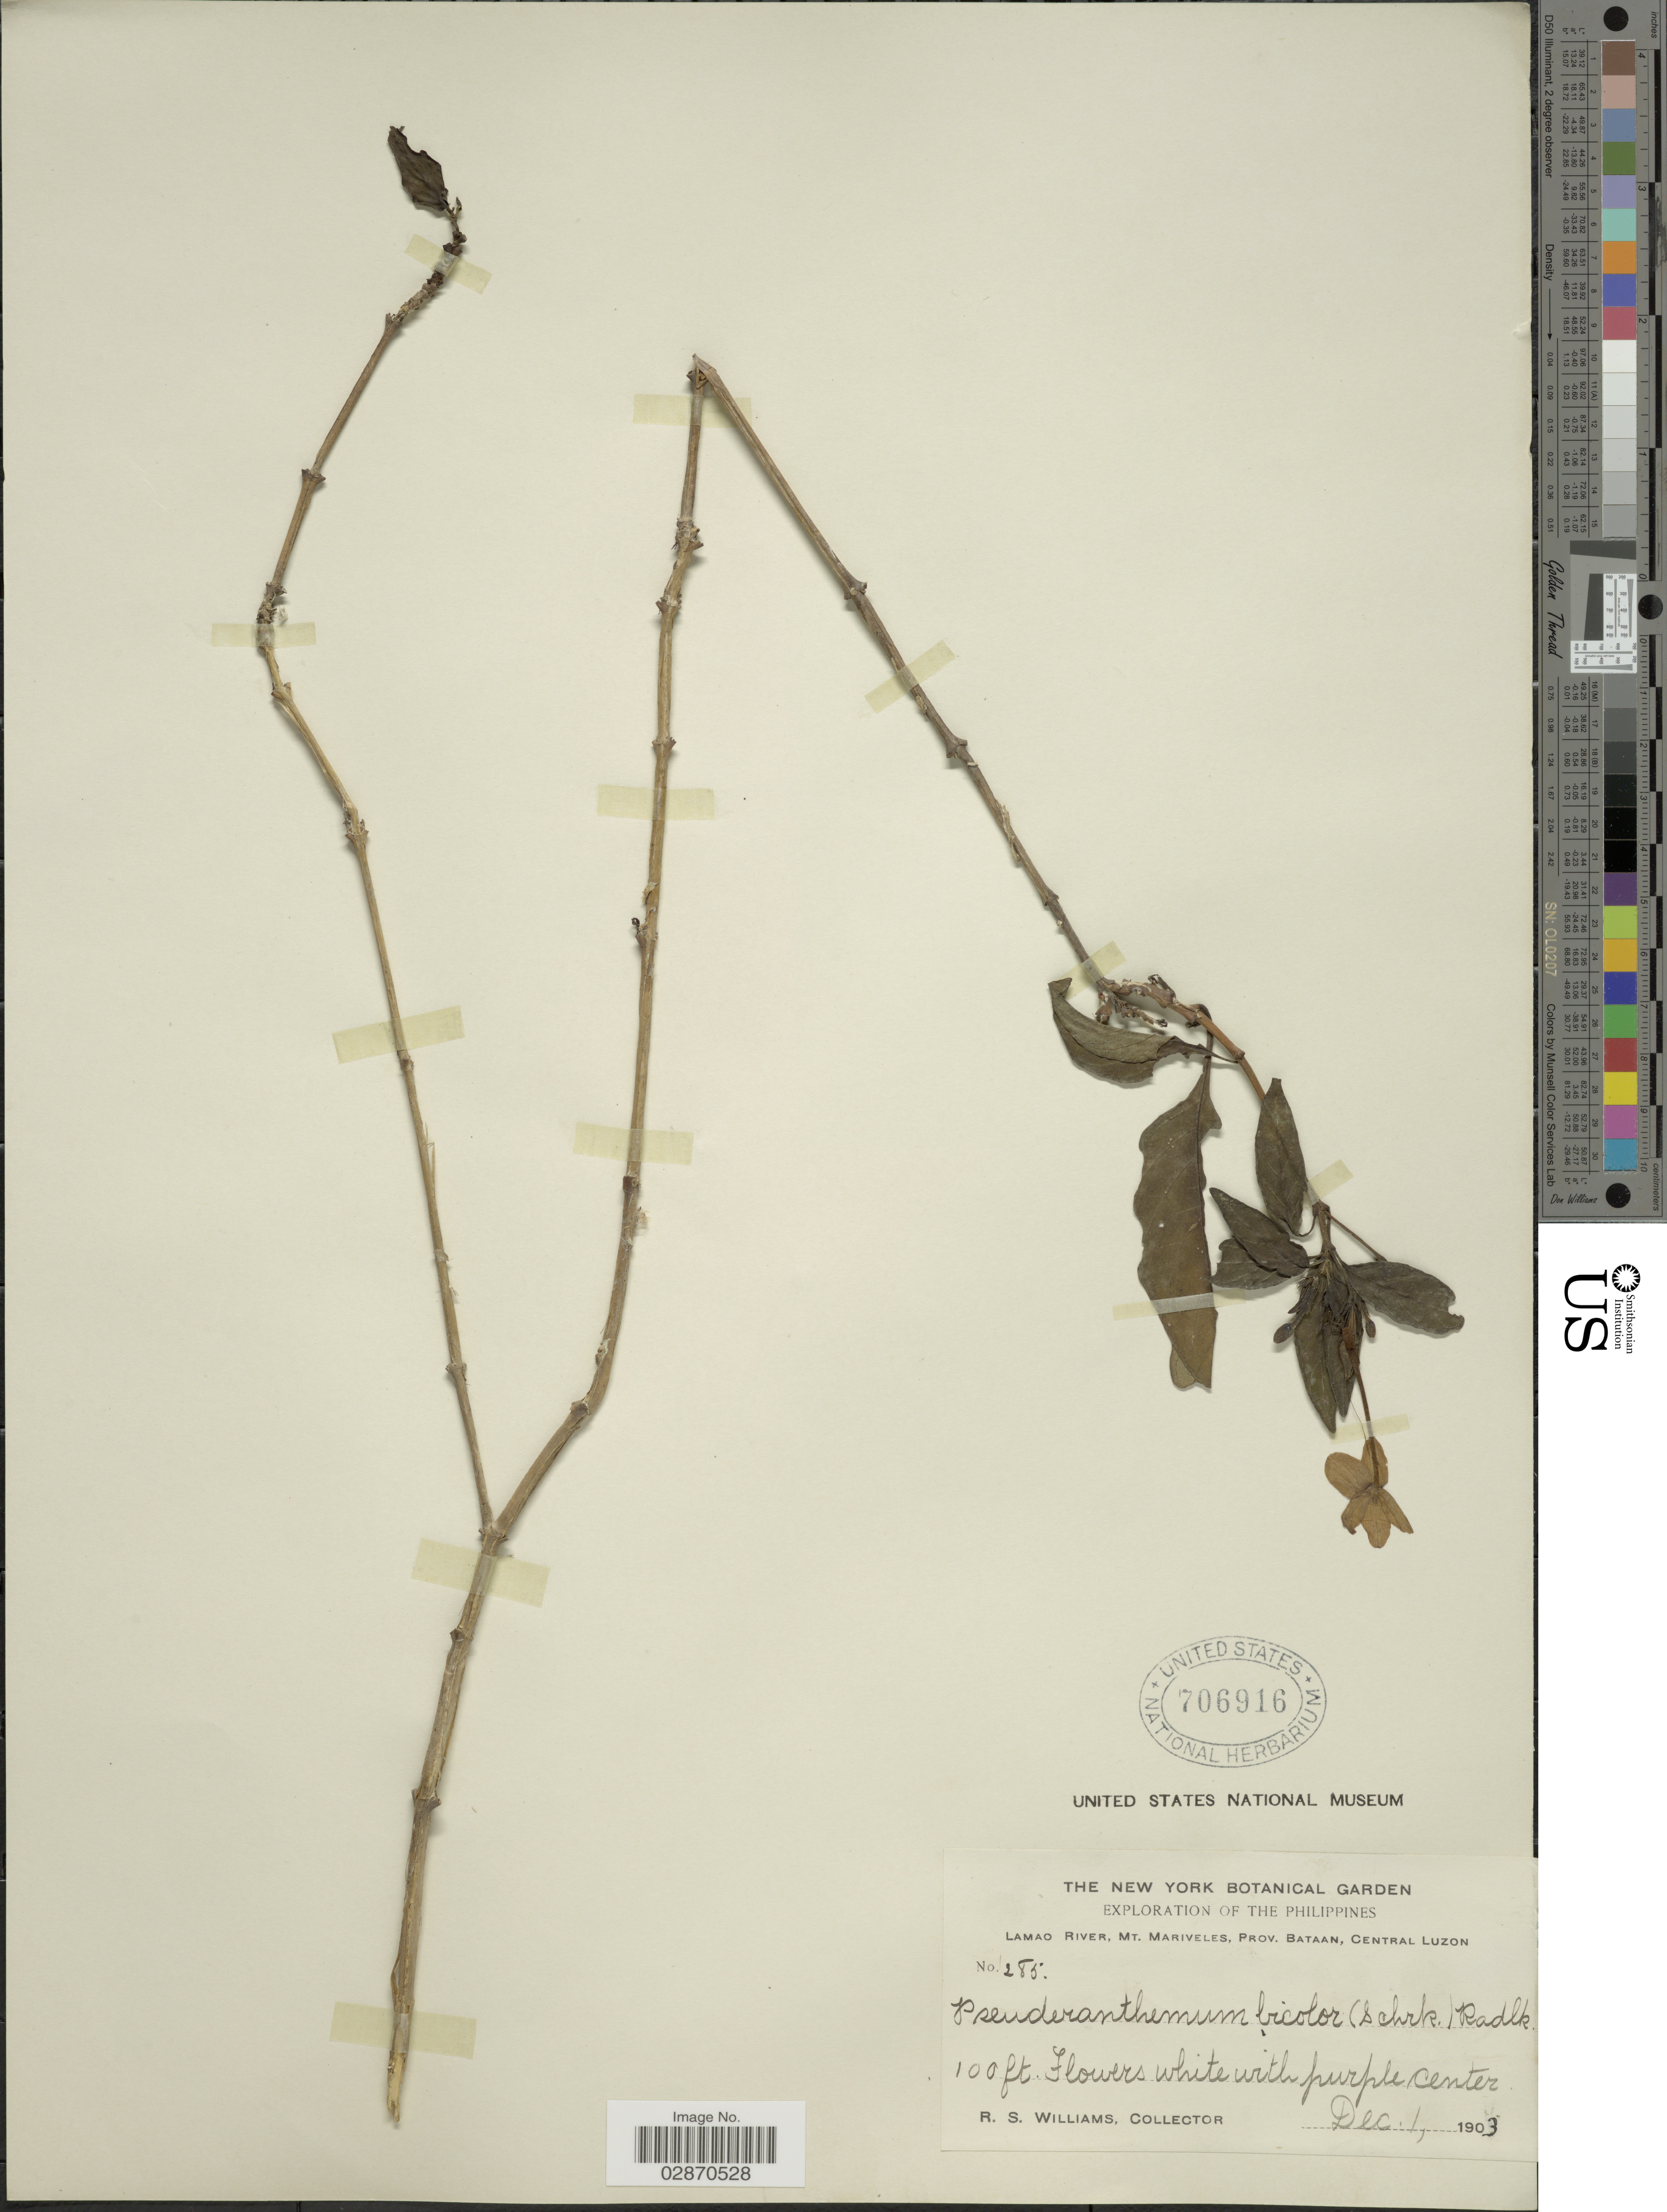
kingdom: Plantae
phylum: Tracheophyta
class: Magnoliopsida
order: Lamiales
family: Acanthaceae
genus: Pseuderanthemum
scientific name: Pseuderanthemum pulchellum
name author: (Andrews) Merr.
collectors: R. S. Williams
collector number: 285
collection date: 1903-12-01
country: Philippines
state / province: Central Luzon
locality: Lamao River, Mt. Mariveles, Prov. Bataan.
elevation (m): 30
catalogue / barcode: US 706916